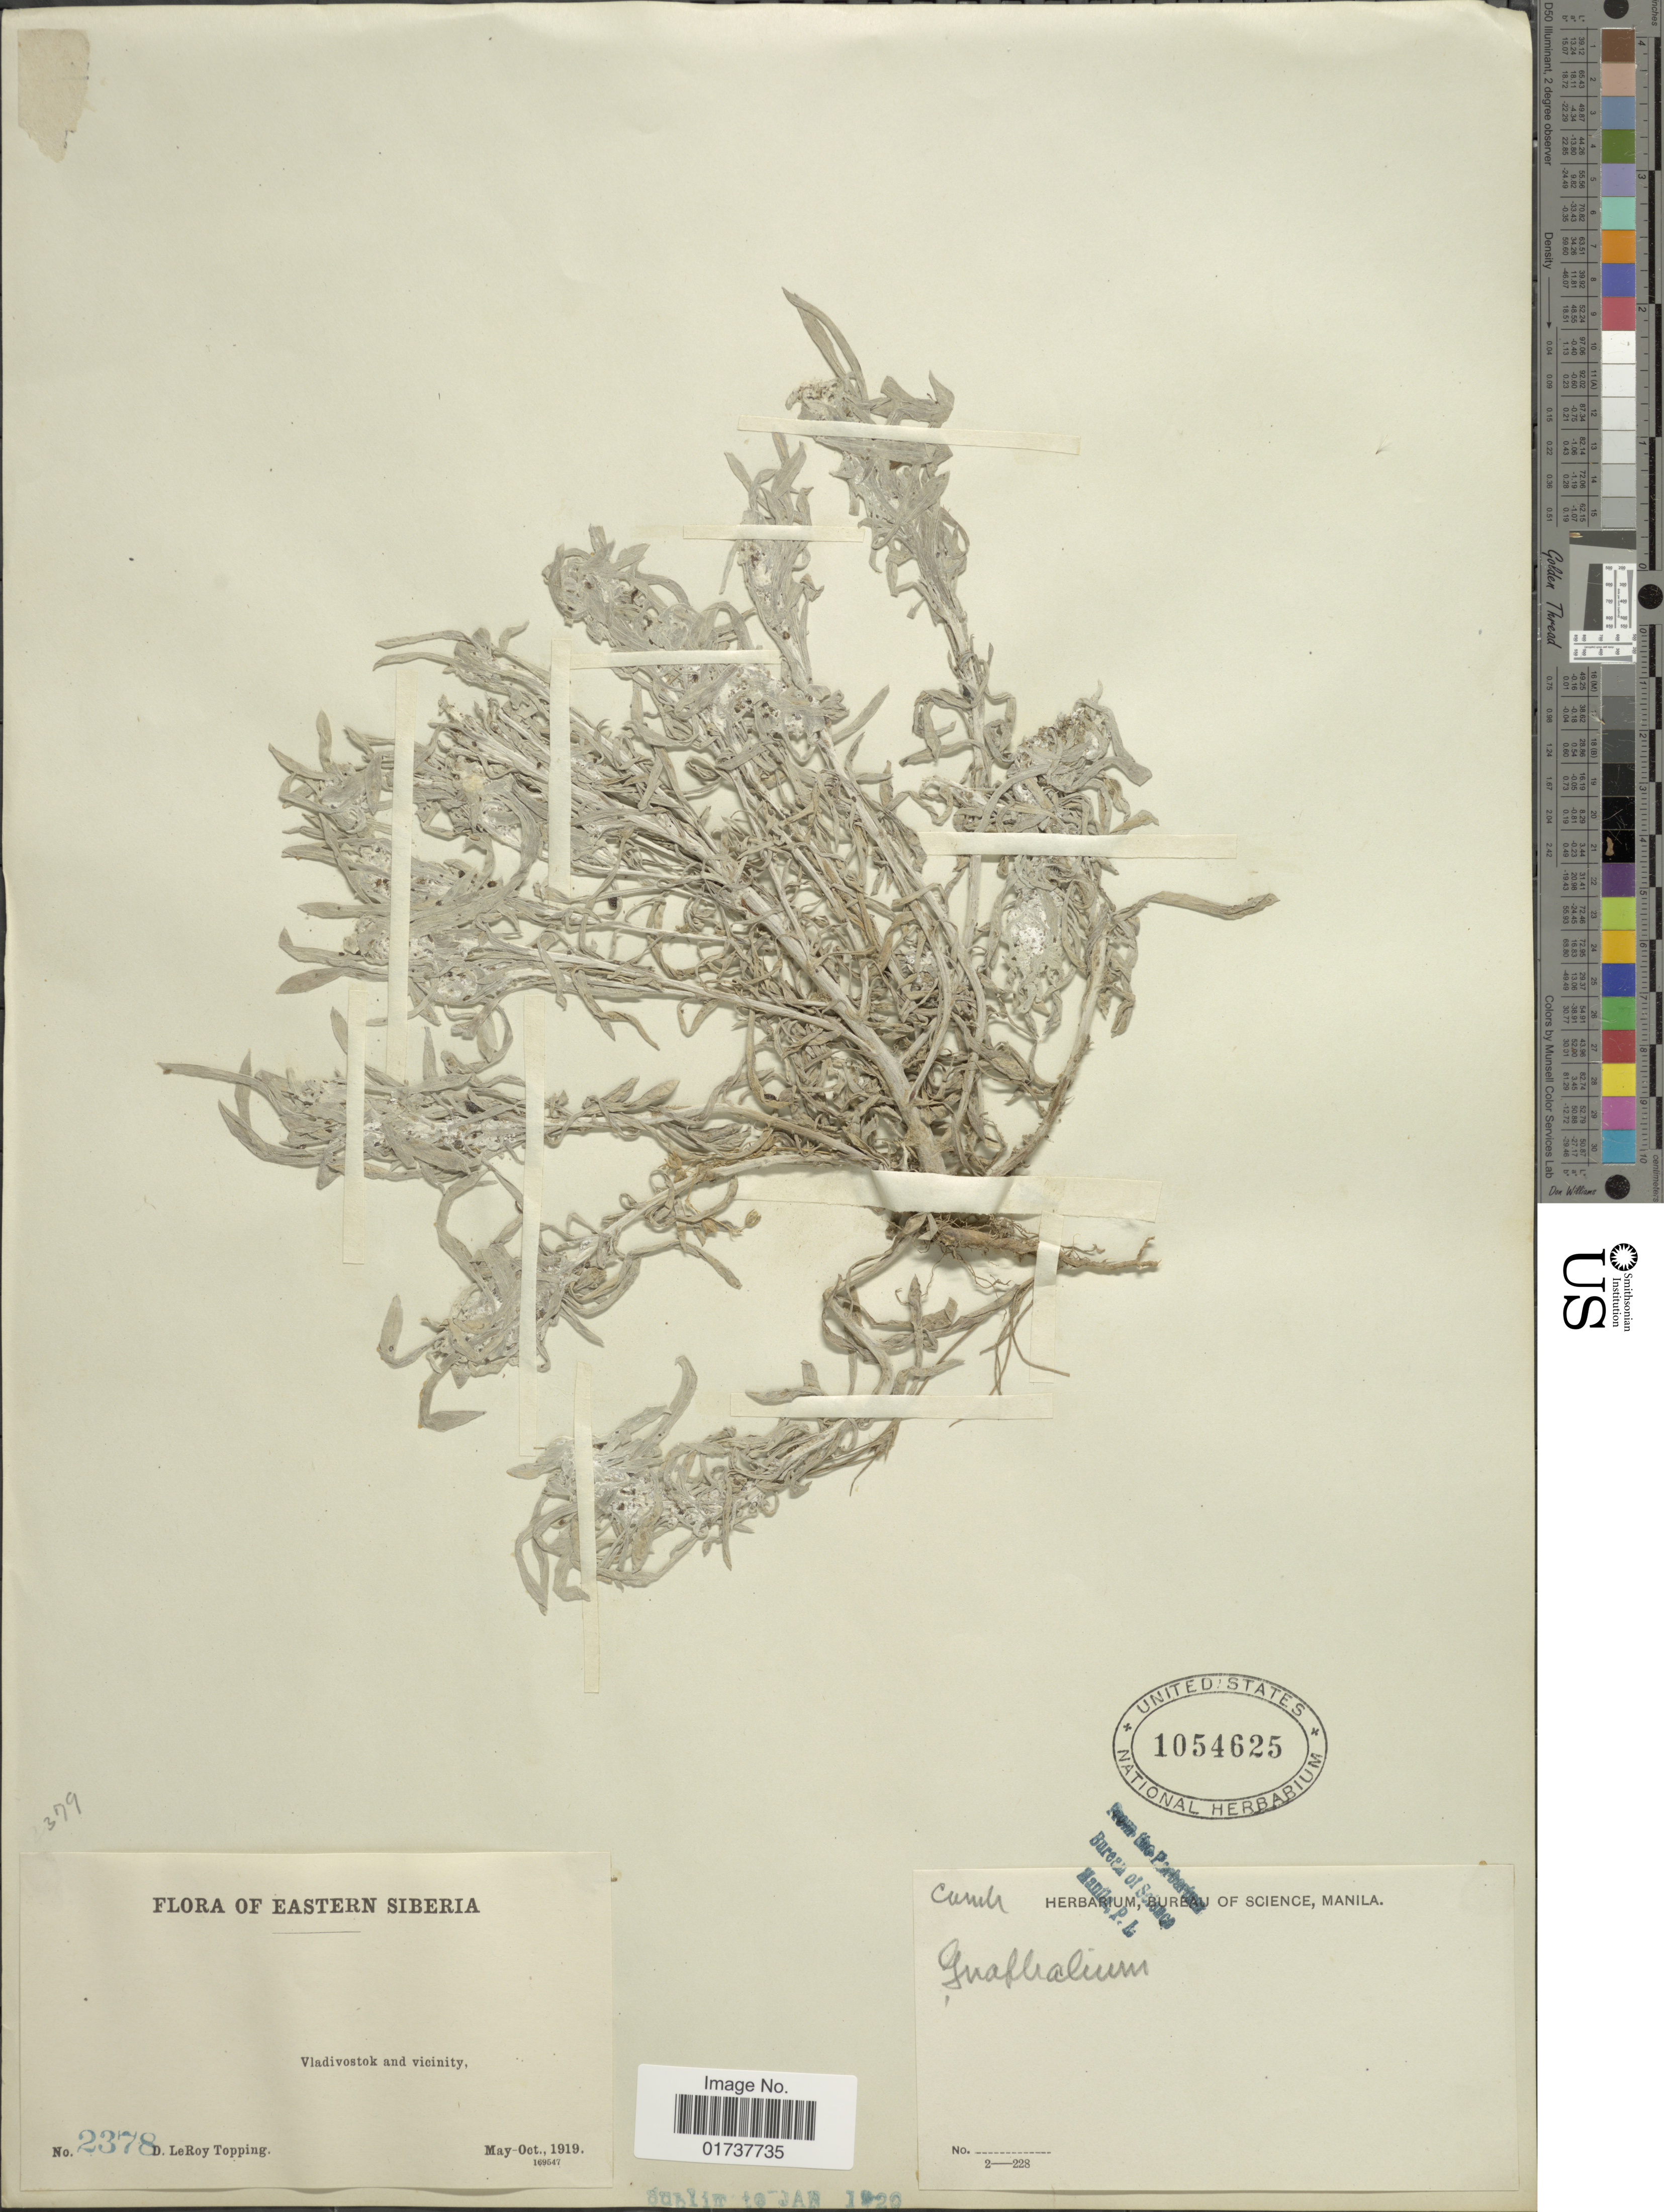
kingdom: Plantae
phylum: Tracheophyta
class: Magnoliopsida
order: Asterales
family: Asteraceae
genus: Gnaphalium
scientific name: Gnaphalium sp.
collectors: D. L. Topping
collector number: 2378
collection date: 1919-05/1919-10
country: Russian Federation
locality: Eastern Siberia, Vladivostok and Vicinity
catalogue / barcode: US 1054625